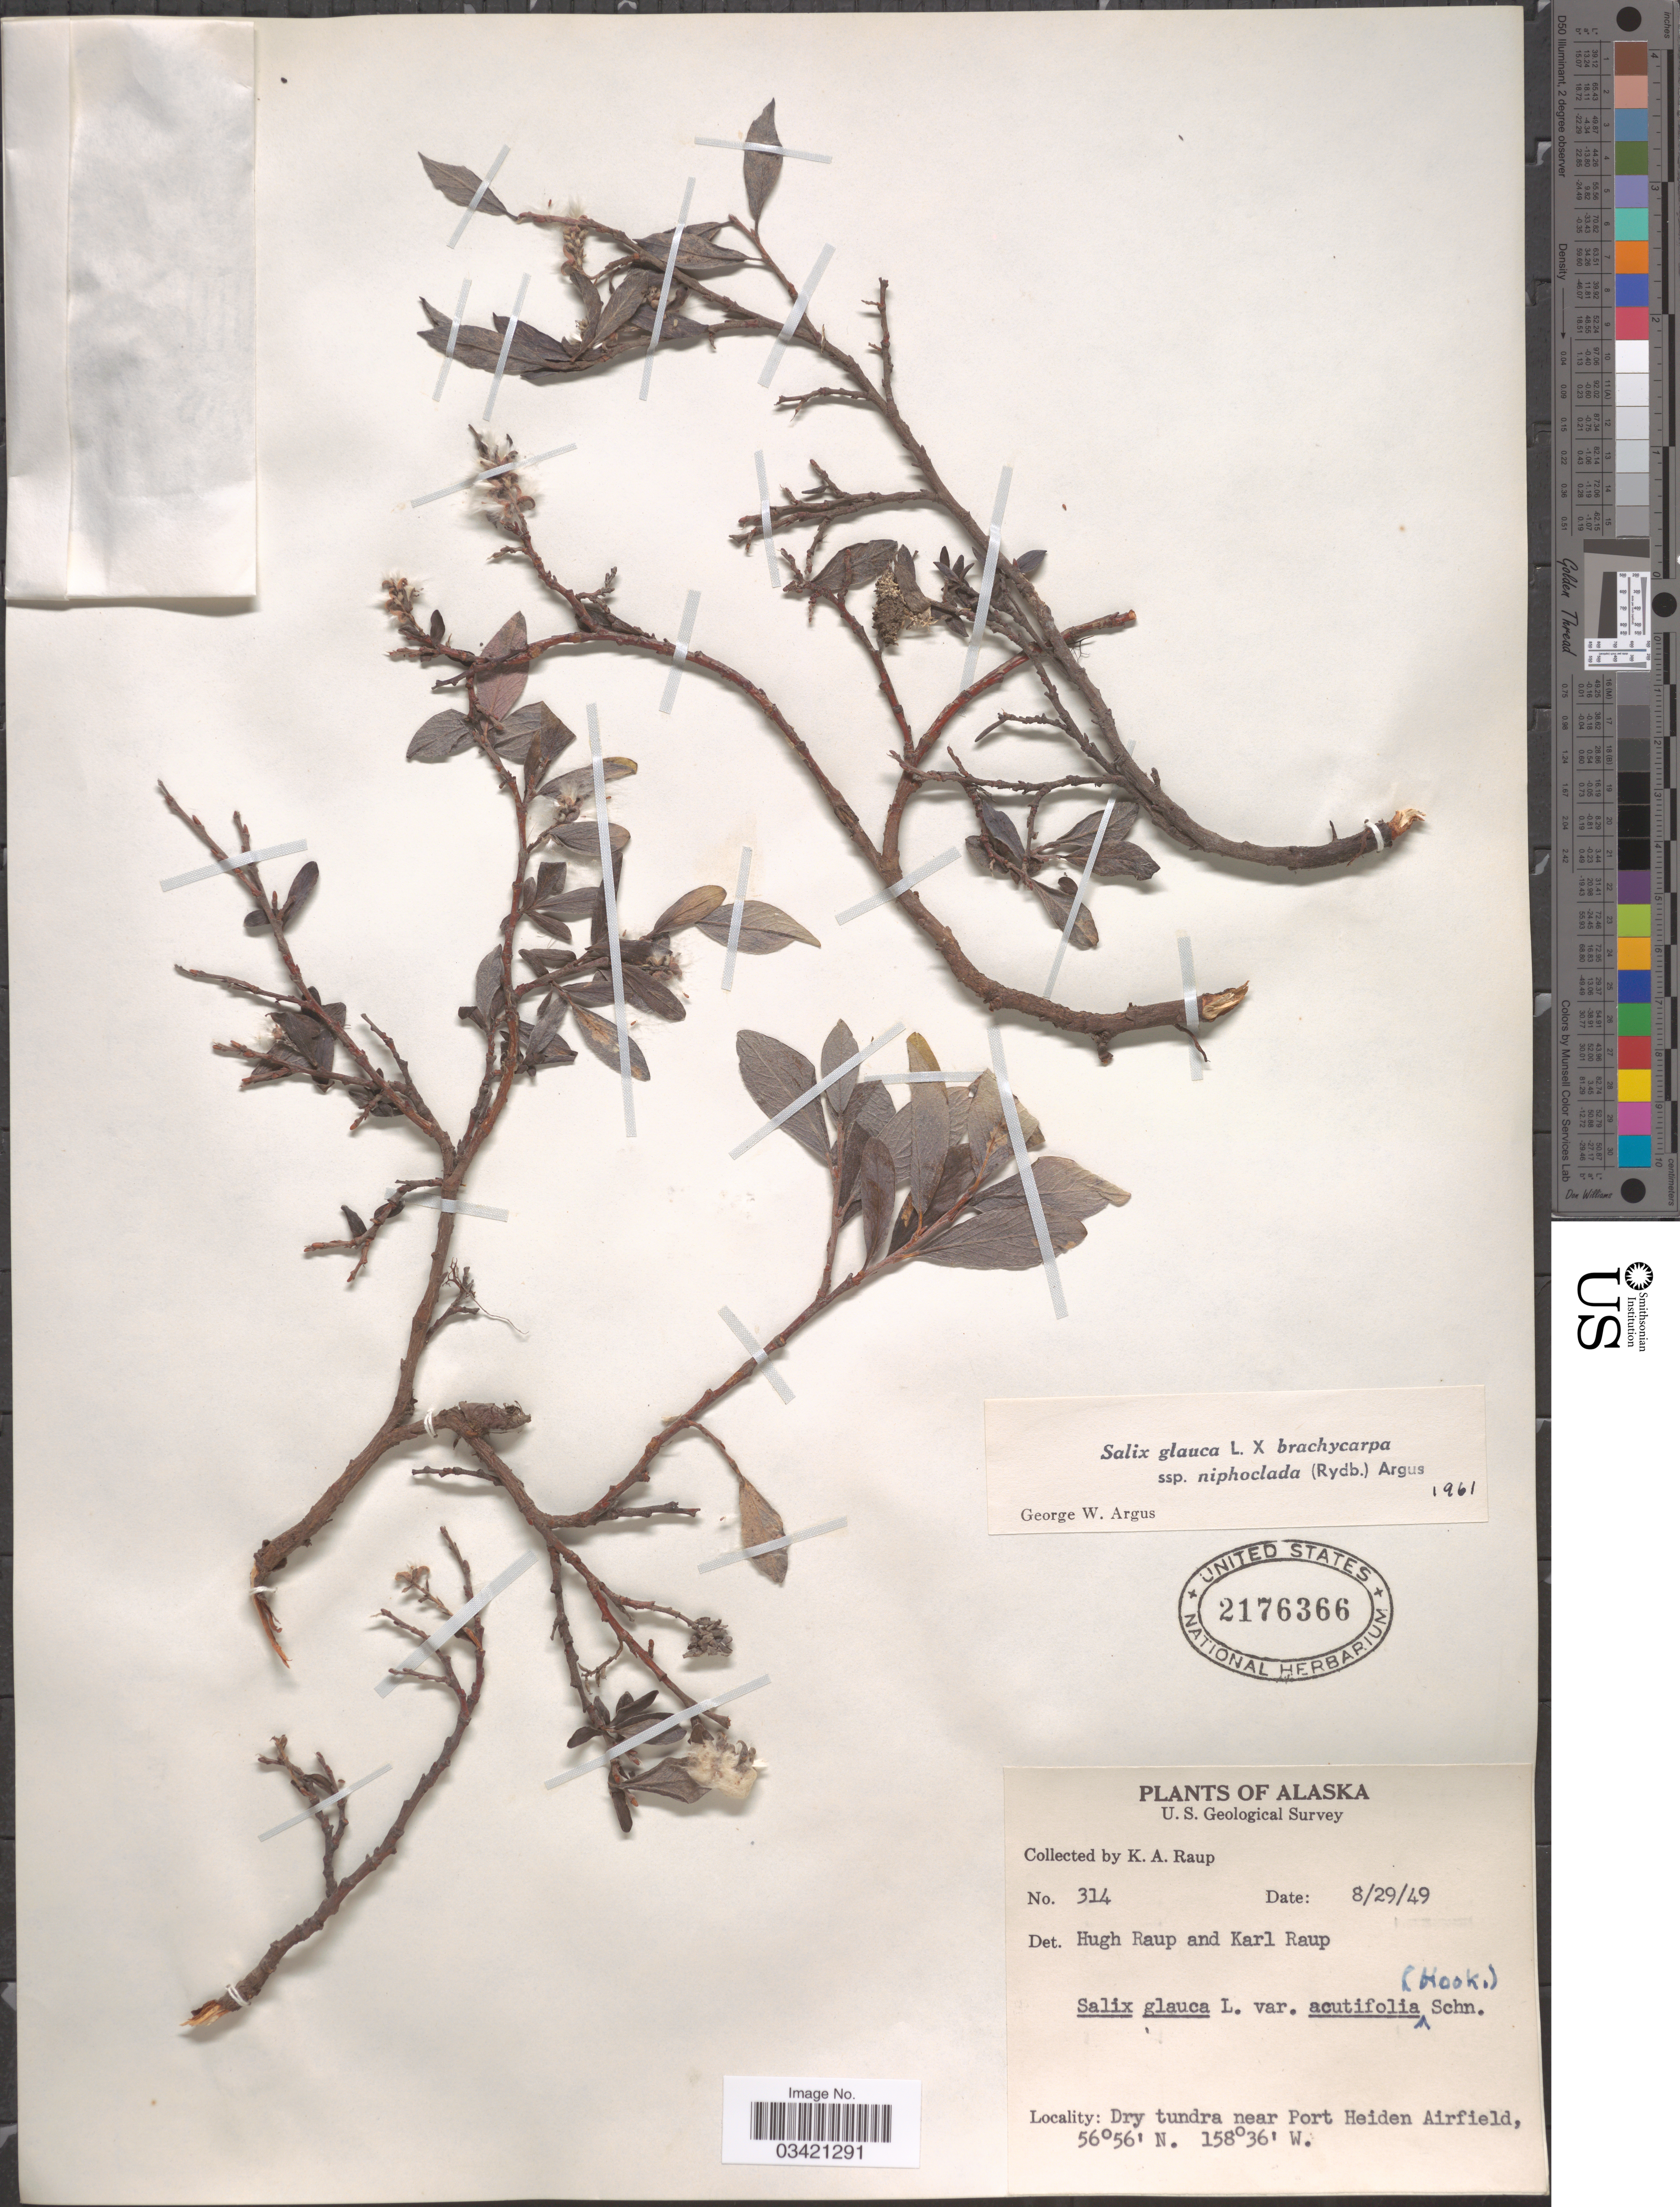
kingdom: Plantae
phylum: Tracheophyta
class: Magnoliopsida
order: Malpighiales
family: Salicaceae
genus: Salix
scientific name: Salix glauca x S. brachycarpa subsp. niphoclada (Rydb.) Argus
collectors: K. Raup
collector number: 314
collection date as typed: Transcribed d/m/y: 29/8/49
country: United States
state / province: Alaska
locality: Dry tundra near Port Heiden Airfield.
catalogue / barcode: US 2176366